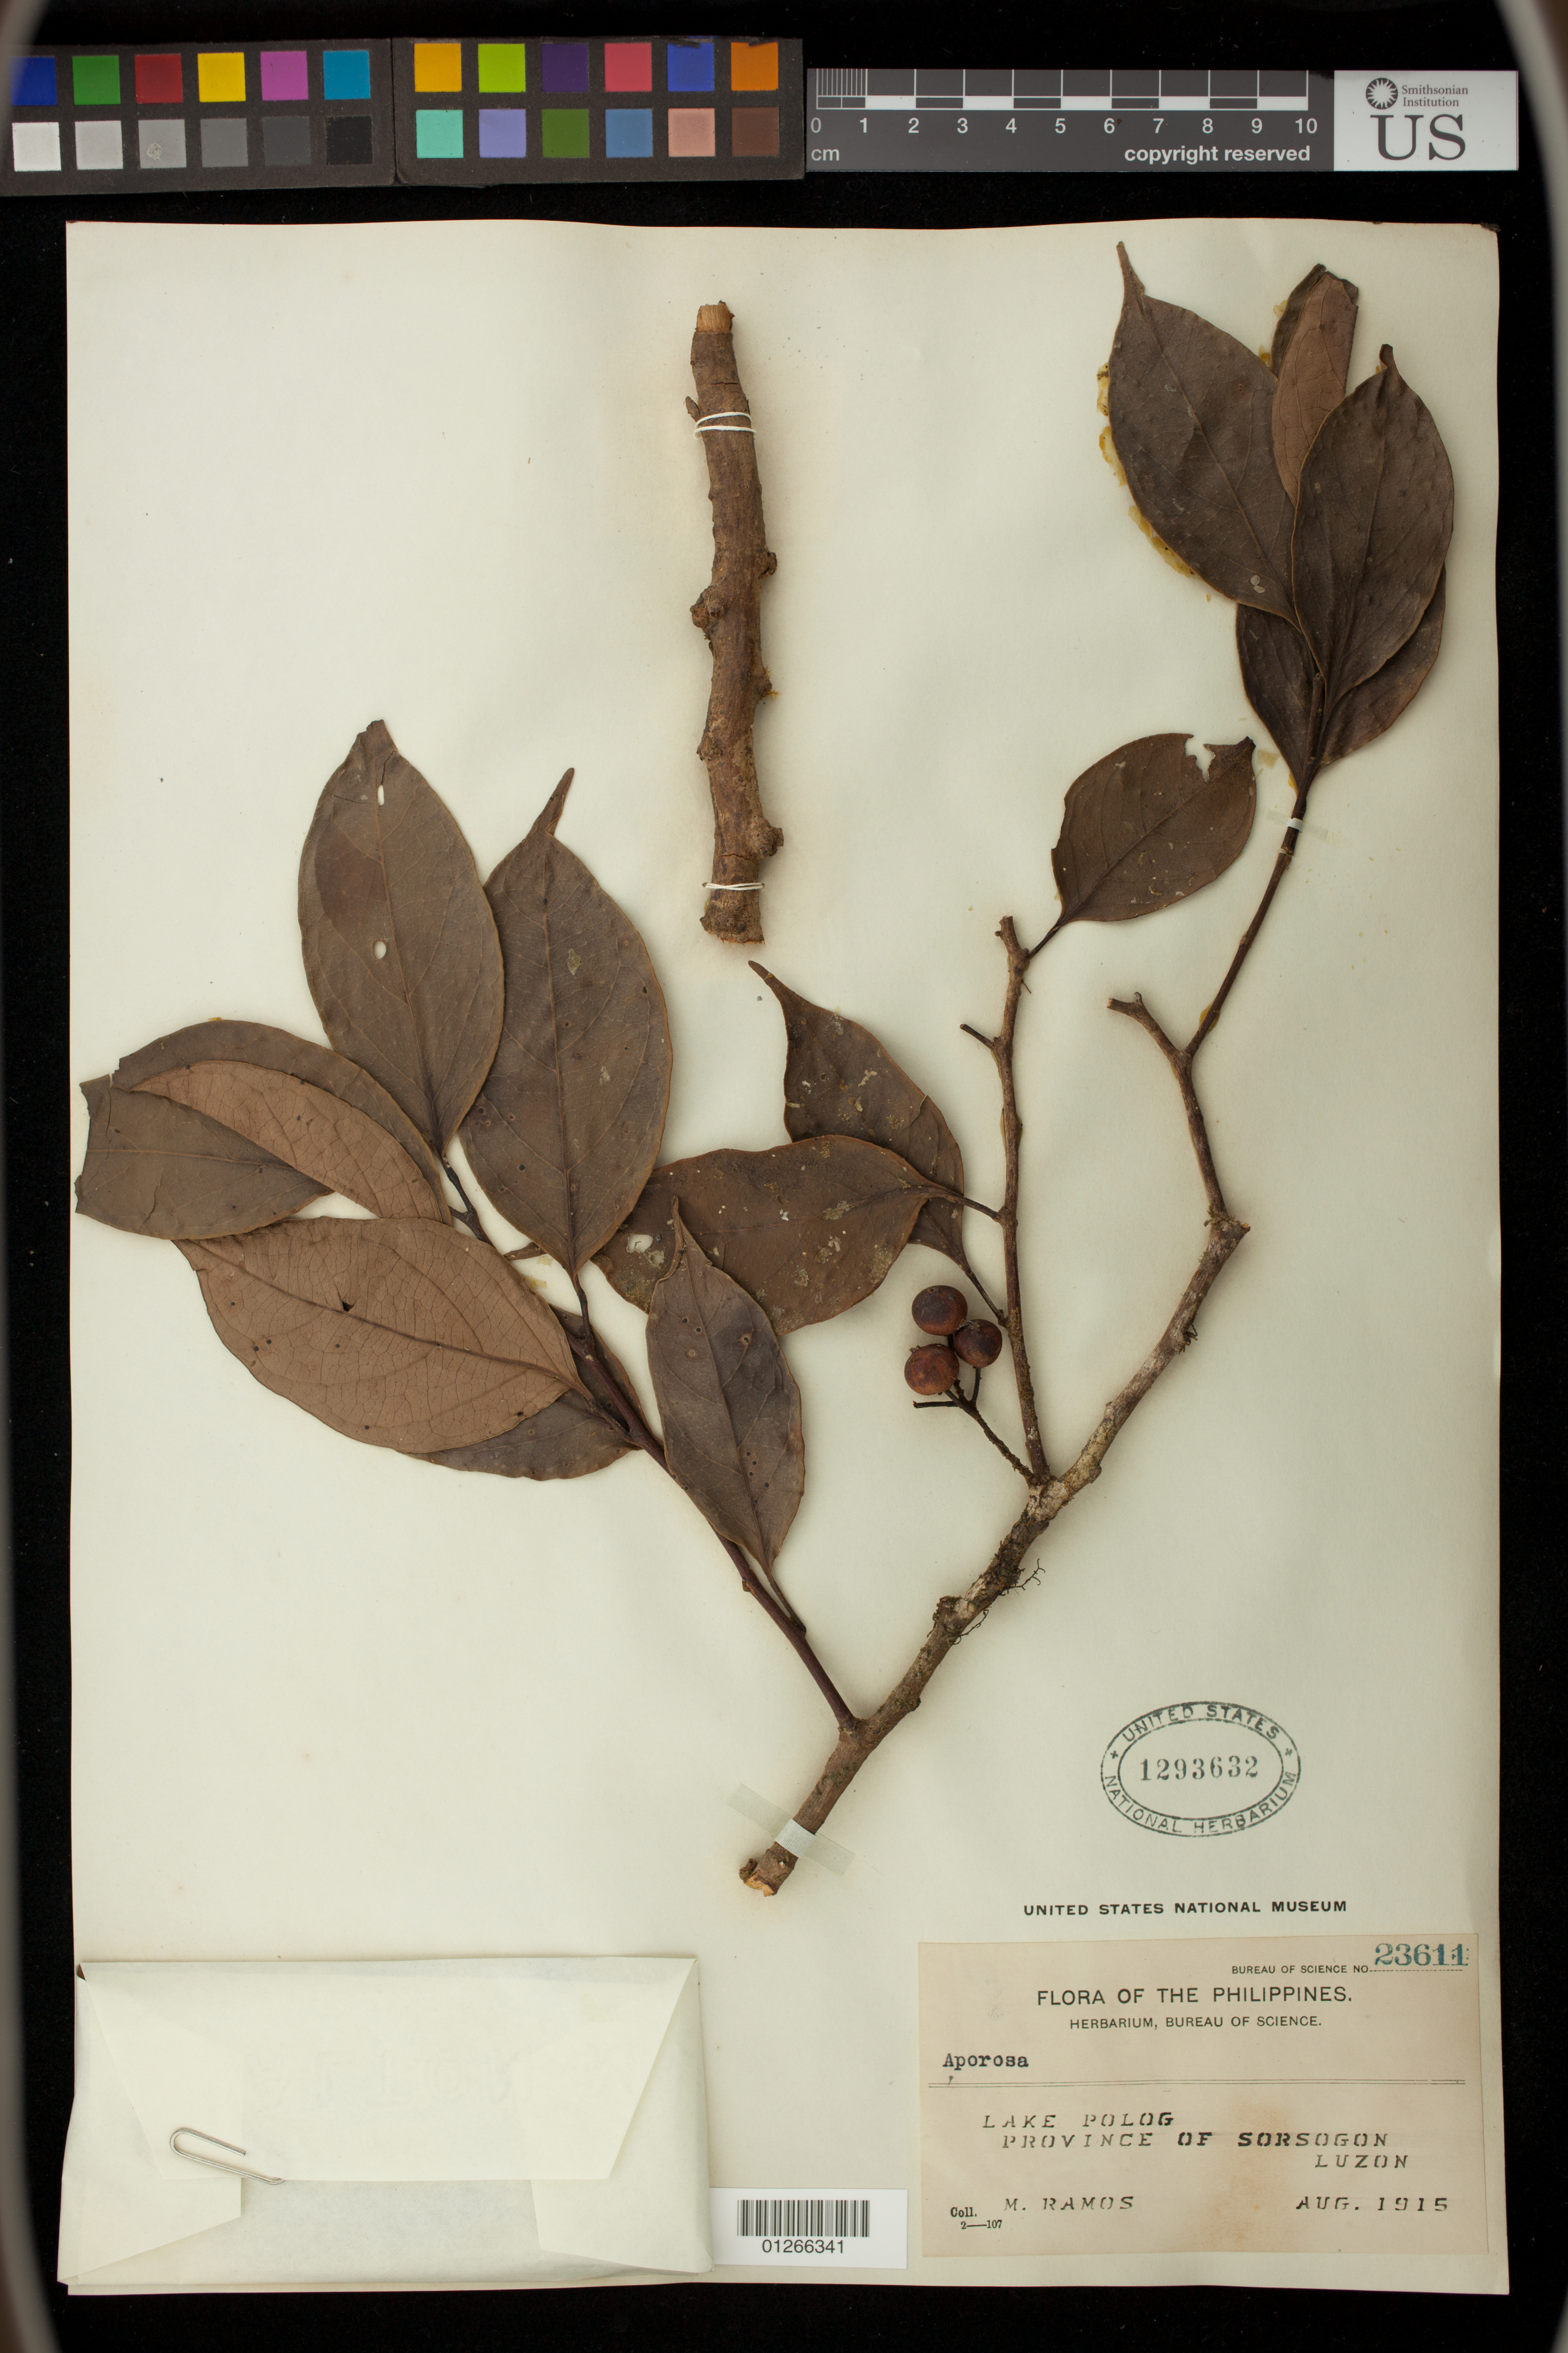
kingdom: Plantae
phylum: Tracheophyta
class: Magnoliopsida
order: Malpighiales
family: Phyllanthaceae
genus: Aporosa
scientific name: Aporosa sp.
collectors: M. Ramos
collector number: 23611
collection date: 1915-08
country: Philippines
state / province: Bicol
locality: Lake Polog, Province of Sorsogon, Luzon